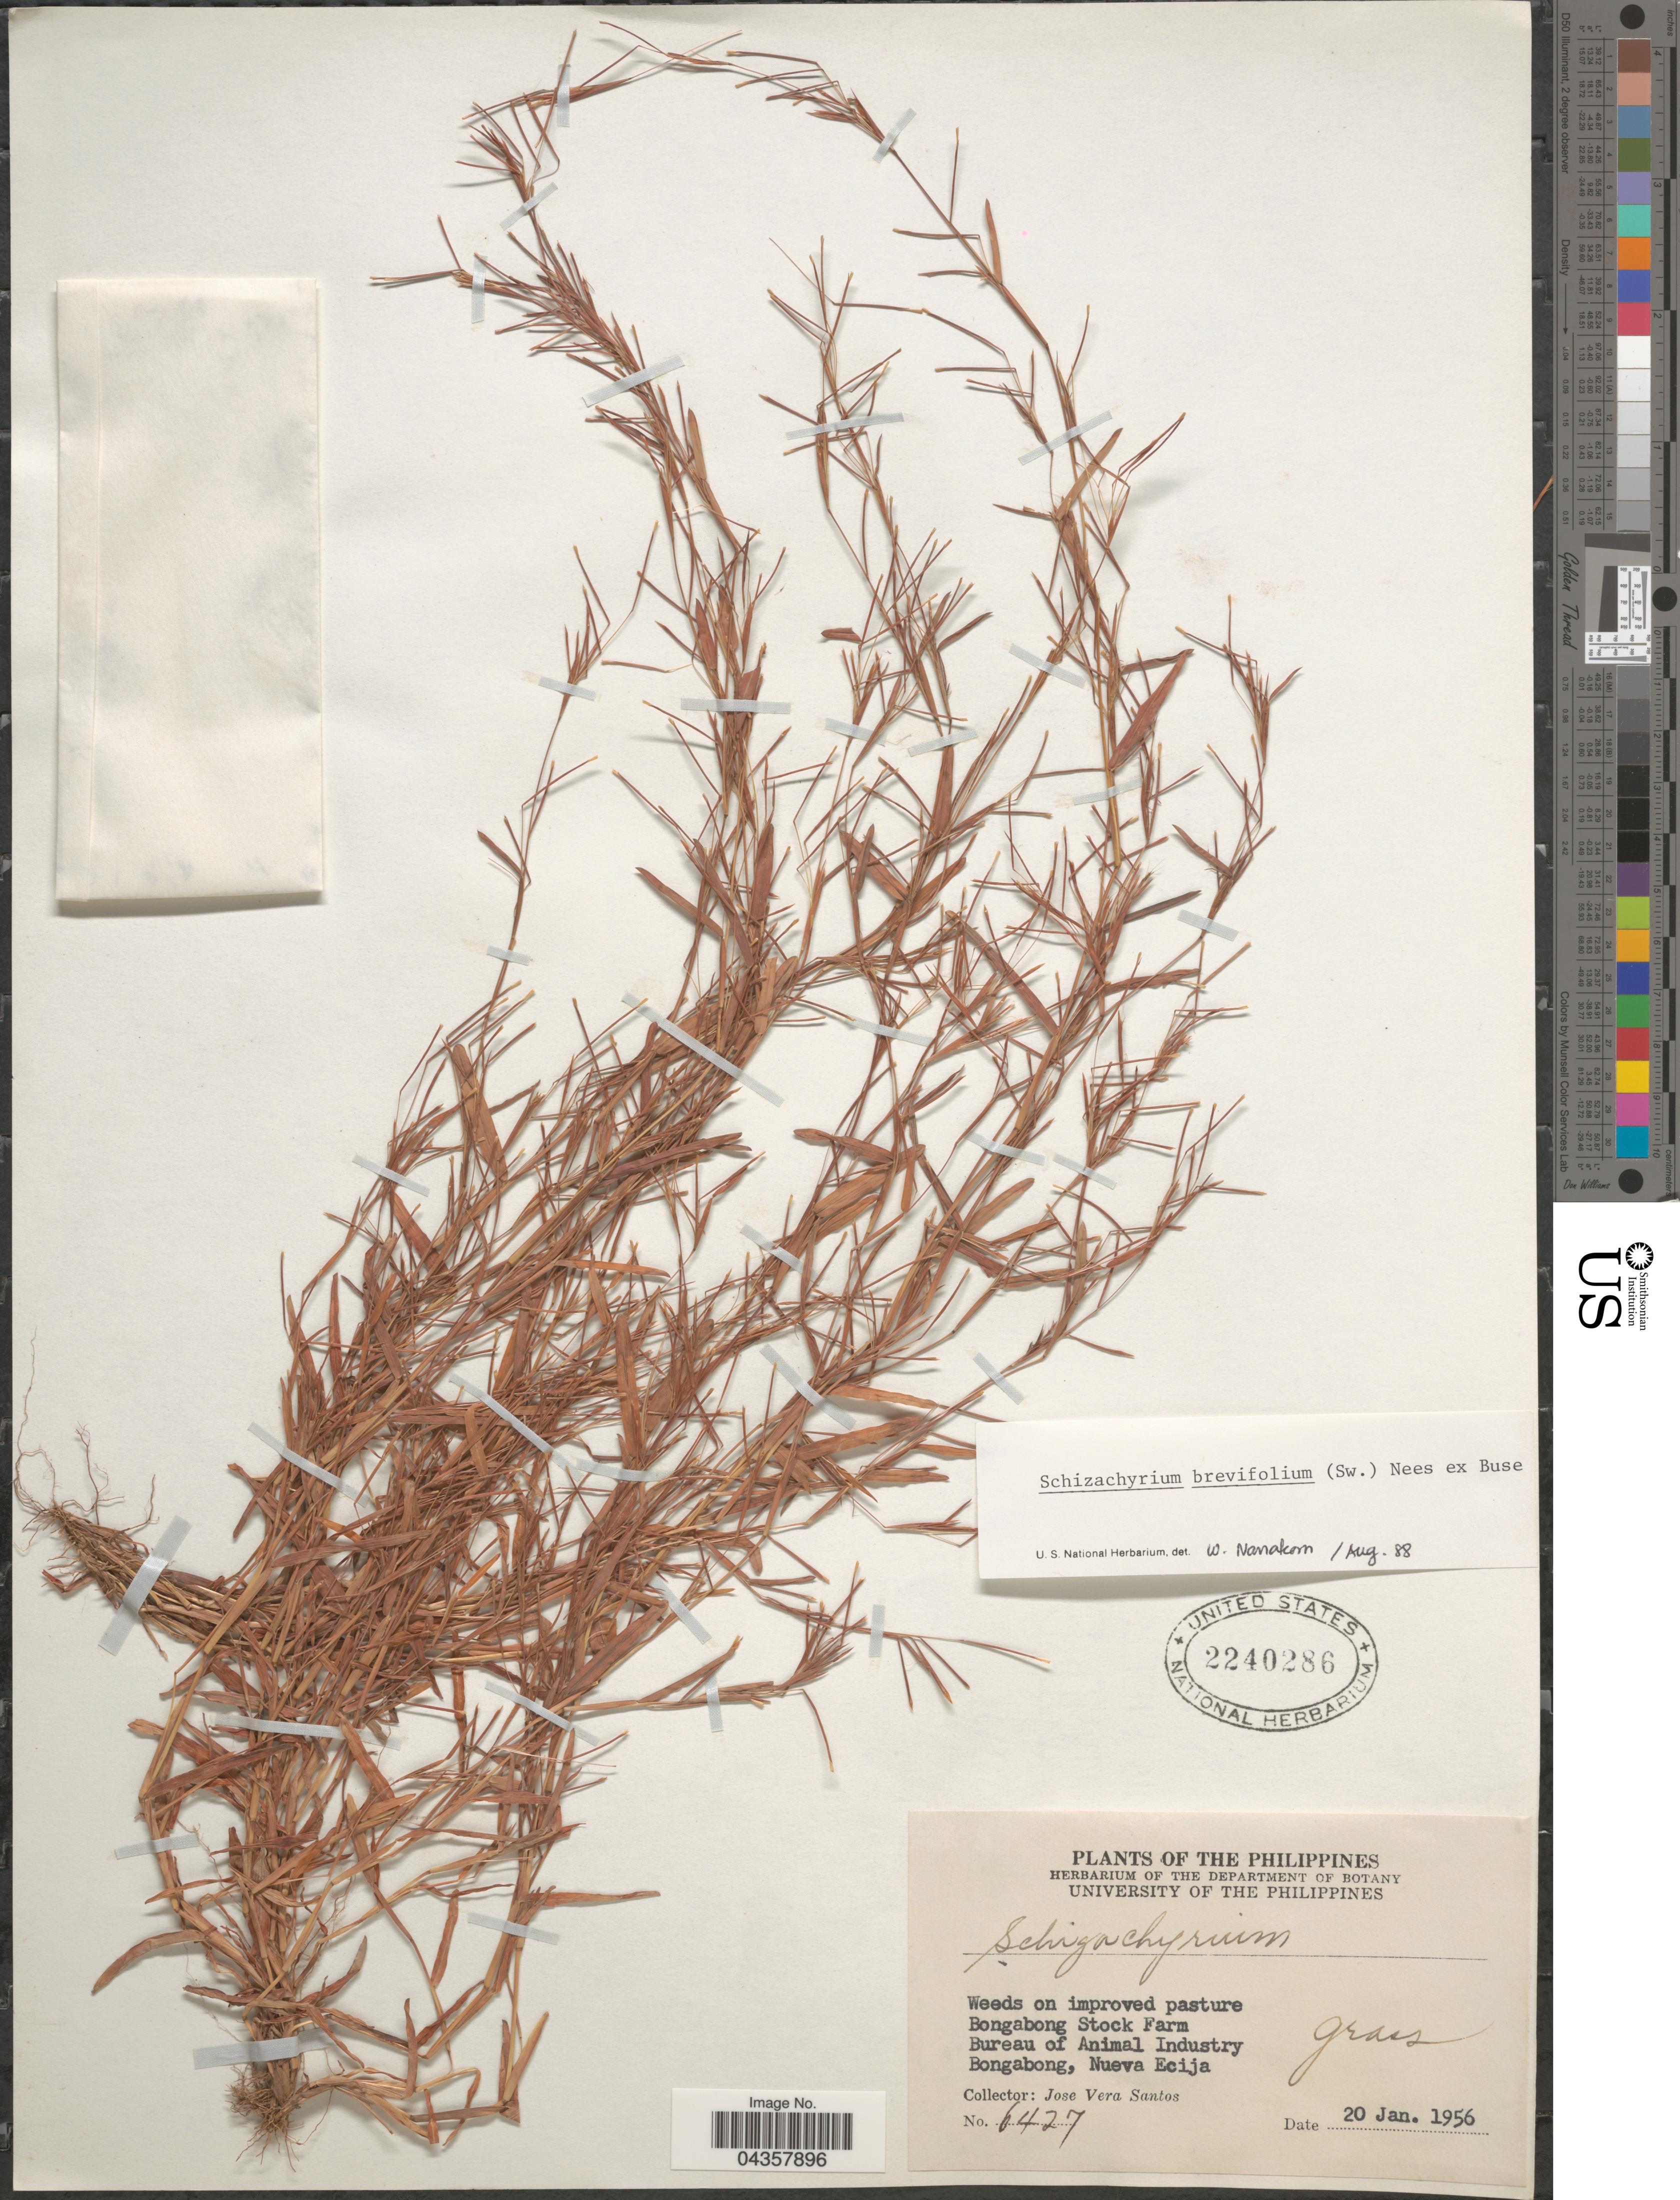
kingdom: Plantae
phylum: Tracheophyta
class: Liliopsida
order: Poales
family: Poaceae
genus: Schizachyrium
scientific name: Schizachyrium brevifolium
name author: (Sw.) Nees ex Büse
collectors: J. V. Santos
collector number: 6427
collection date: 1956-01-20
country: Philippines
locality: Bongabong Stock Farm. Bureau of Animal Industry. Bongabong, Nueva Ecija.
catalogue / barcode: US 2240286